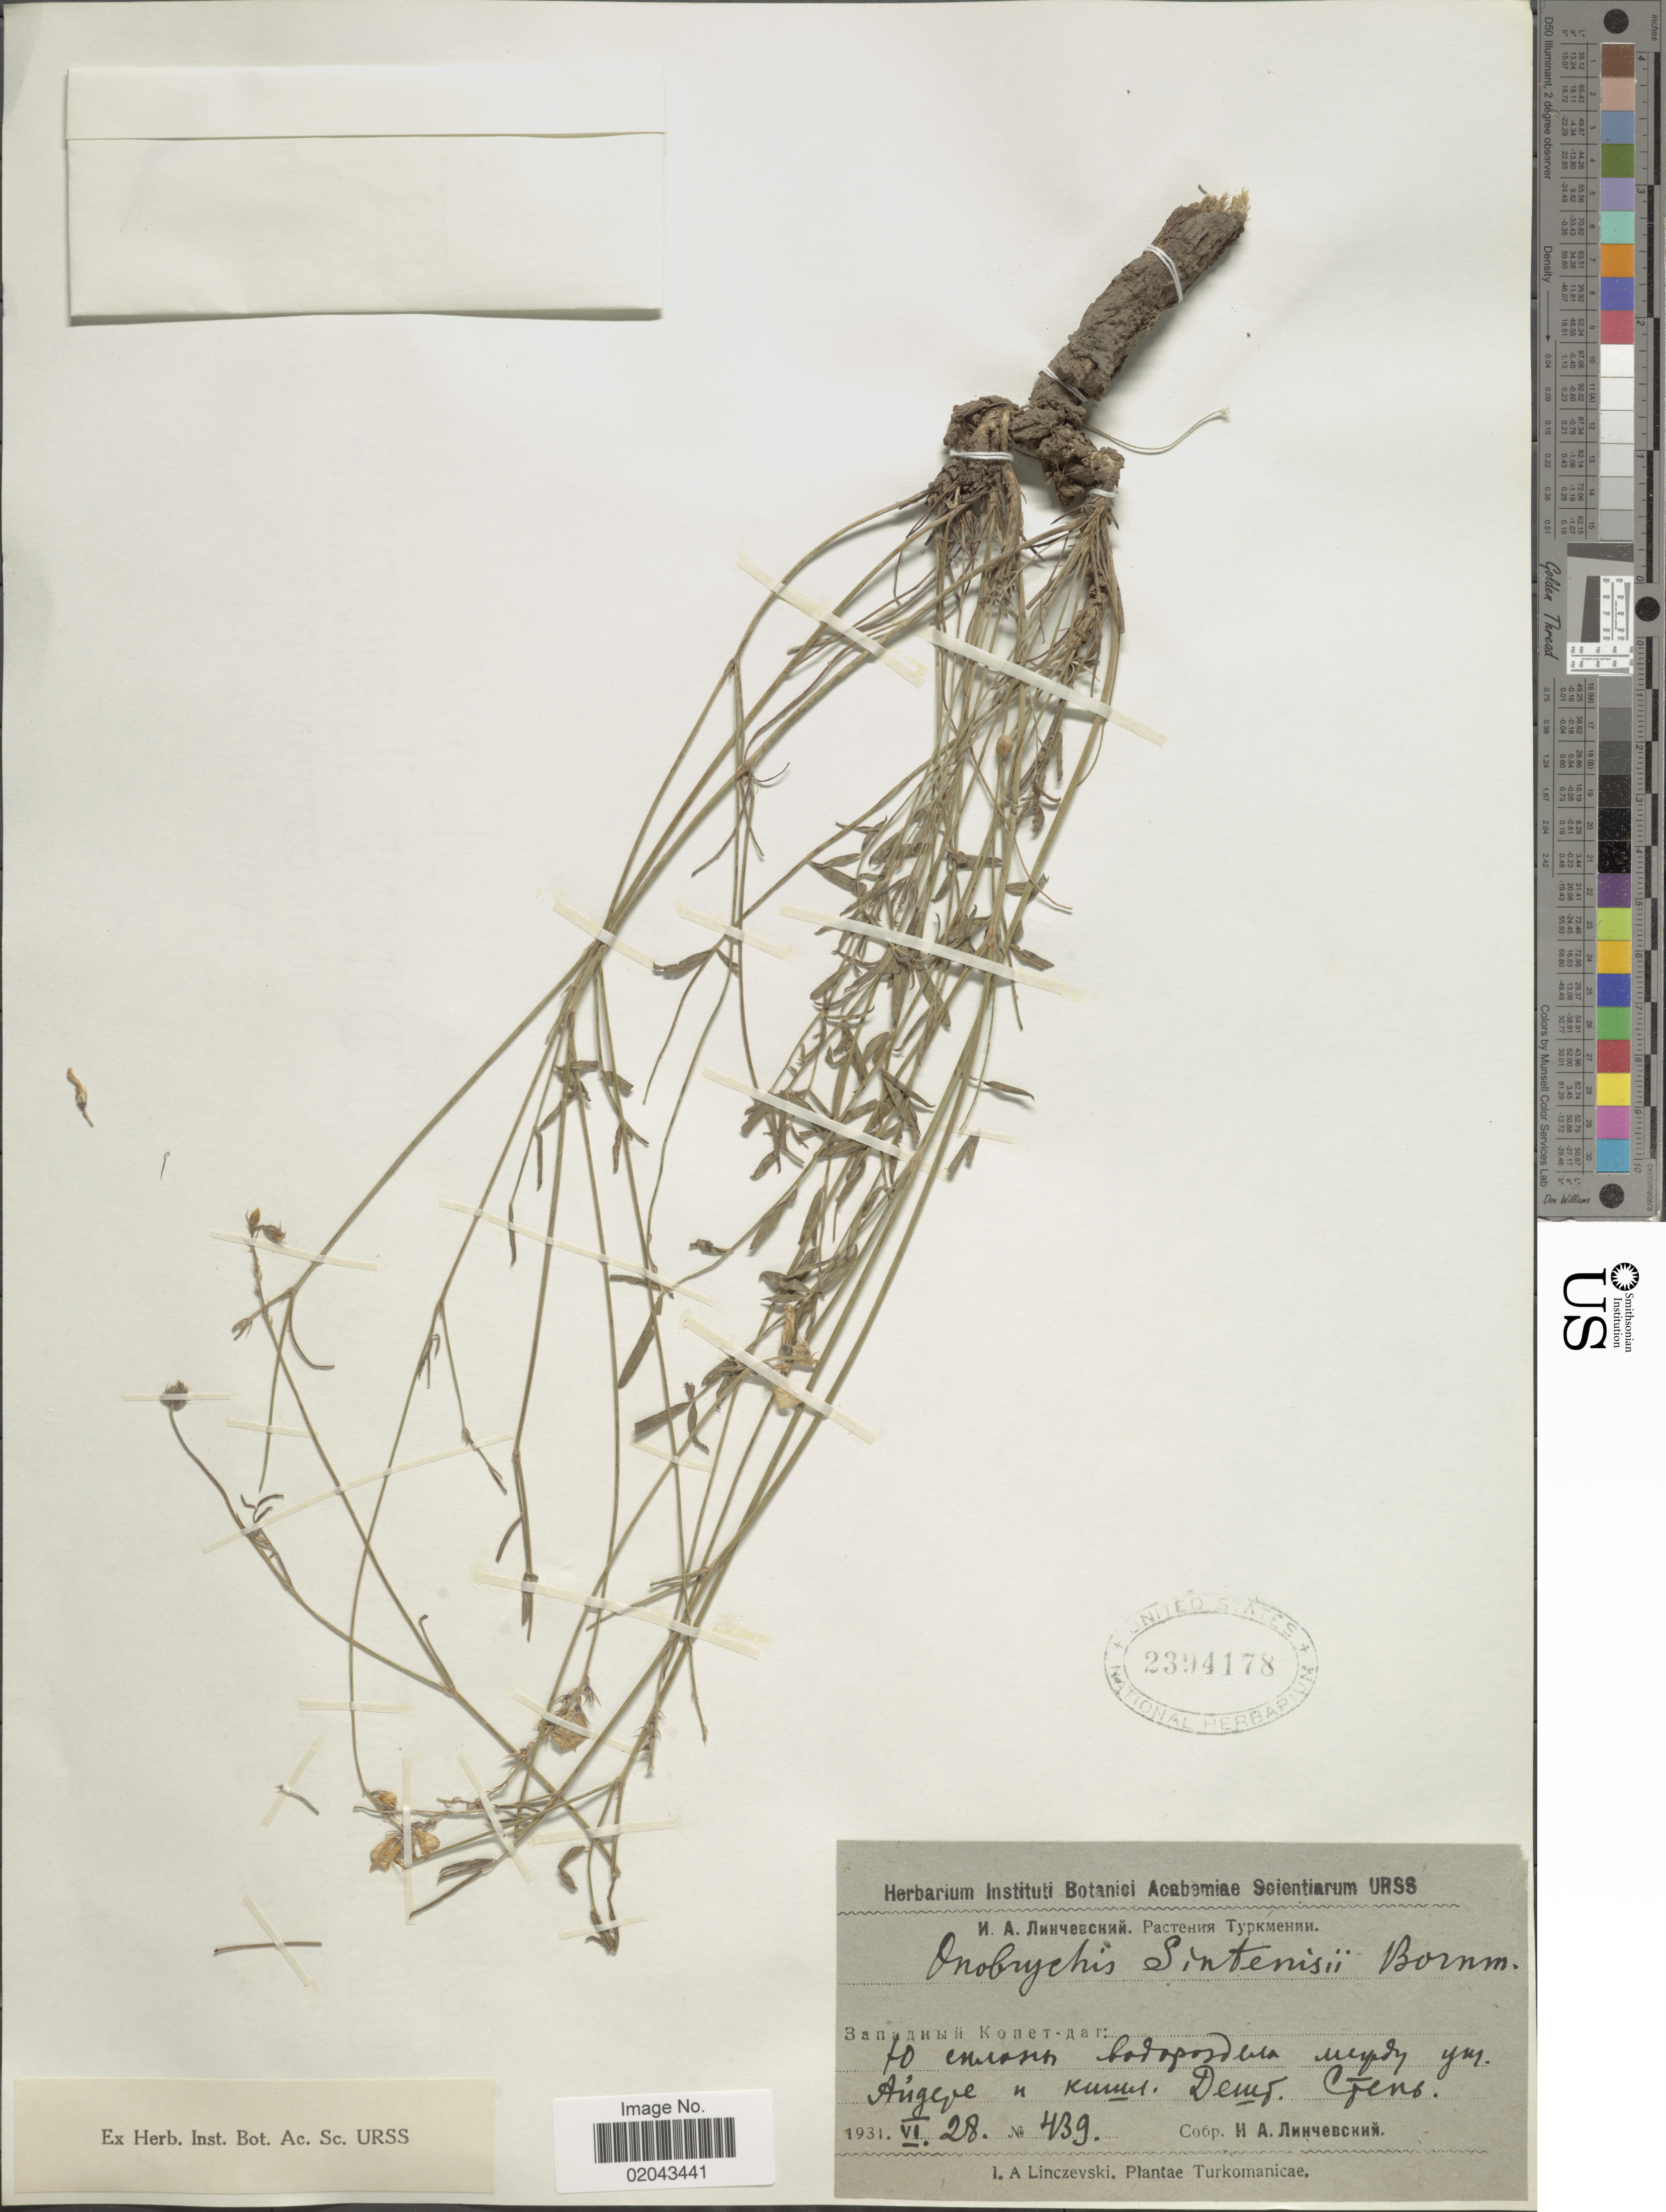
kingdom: Plantae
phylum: Tracheophyta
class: Magnoliopsida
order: Fabales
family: Fabaceae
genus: Onobrychis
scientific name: Onobrychis sintenisii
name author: Bornm.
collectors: I. Linchevskiy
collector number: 439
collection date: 1931-06-28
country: Turkmenistan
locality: Kopet Dag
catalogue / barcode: US 2394178